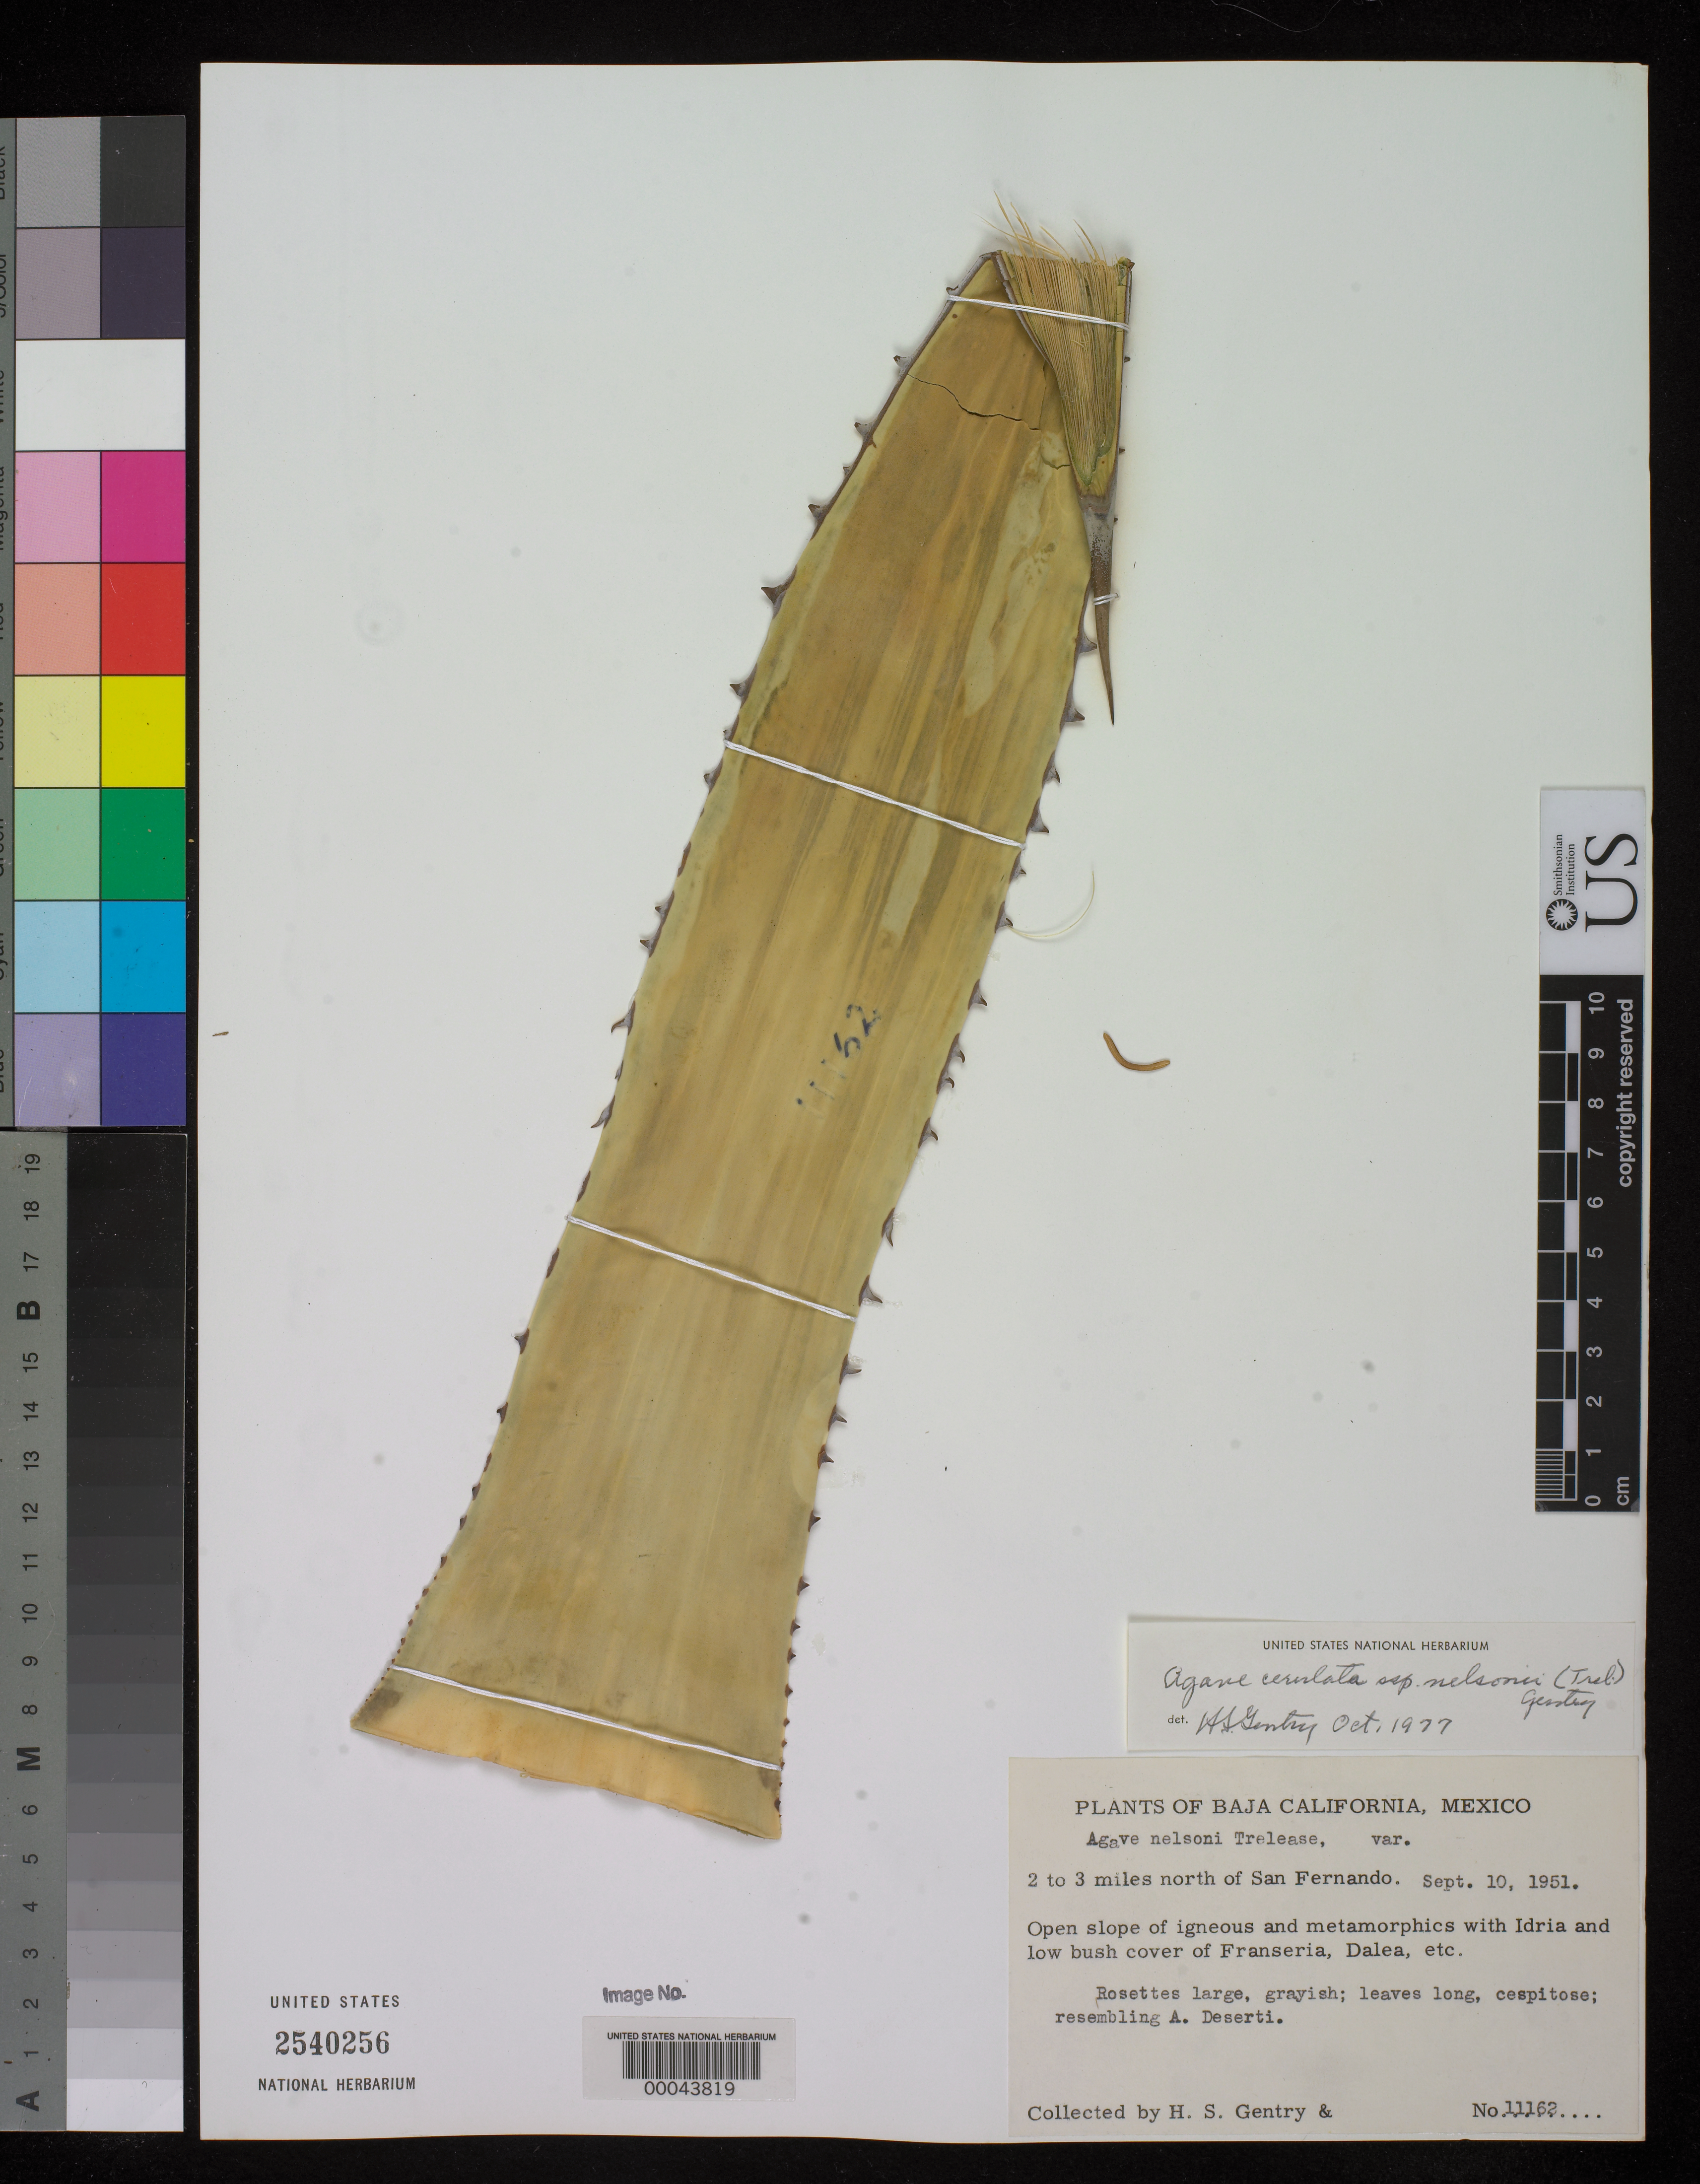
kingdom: Plantae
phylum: Tracheophyta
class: Liliopsida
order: Asparagales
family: Asparagaceae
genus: Agave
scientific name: Agave cerulata subsp. nelsonii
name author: (Trel.) R.H. Webb & G.D. Starr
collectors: H. S. Gentry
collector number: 11162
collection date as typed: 10 Sep 1951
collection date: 1951-09-10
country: Mexico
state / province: Baja California Norte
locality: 2-3 mi N of San Fernando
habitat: Open slope of igneous & metamorphics; low bush cover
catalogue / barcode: US 2540256